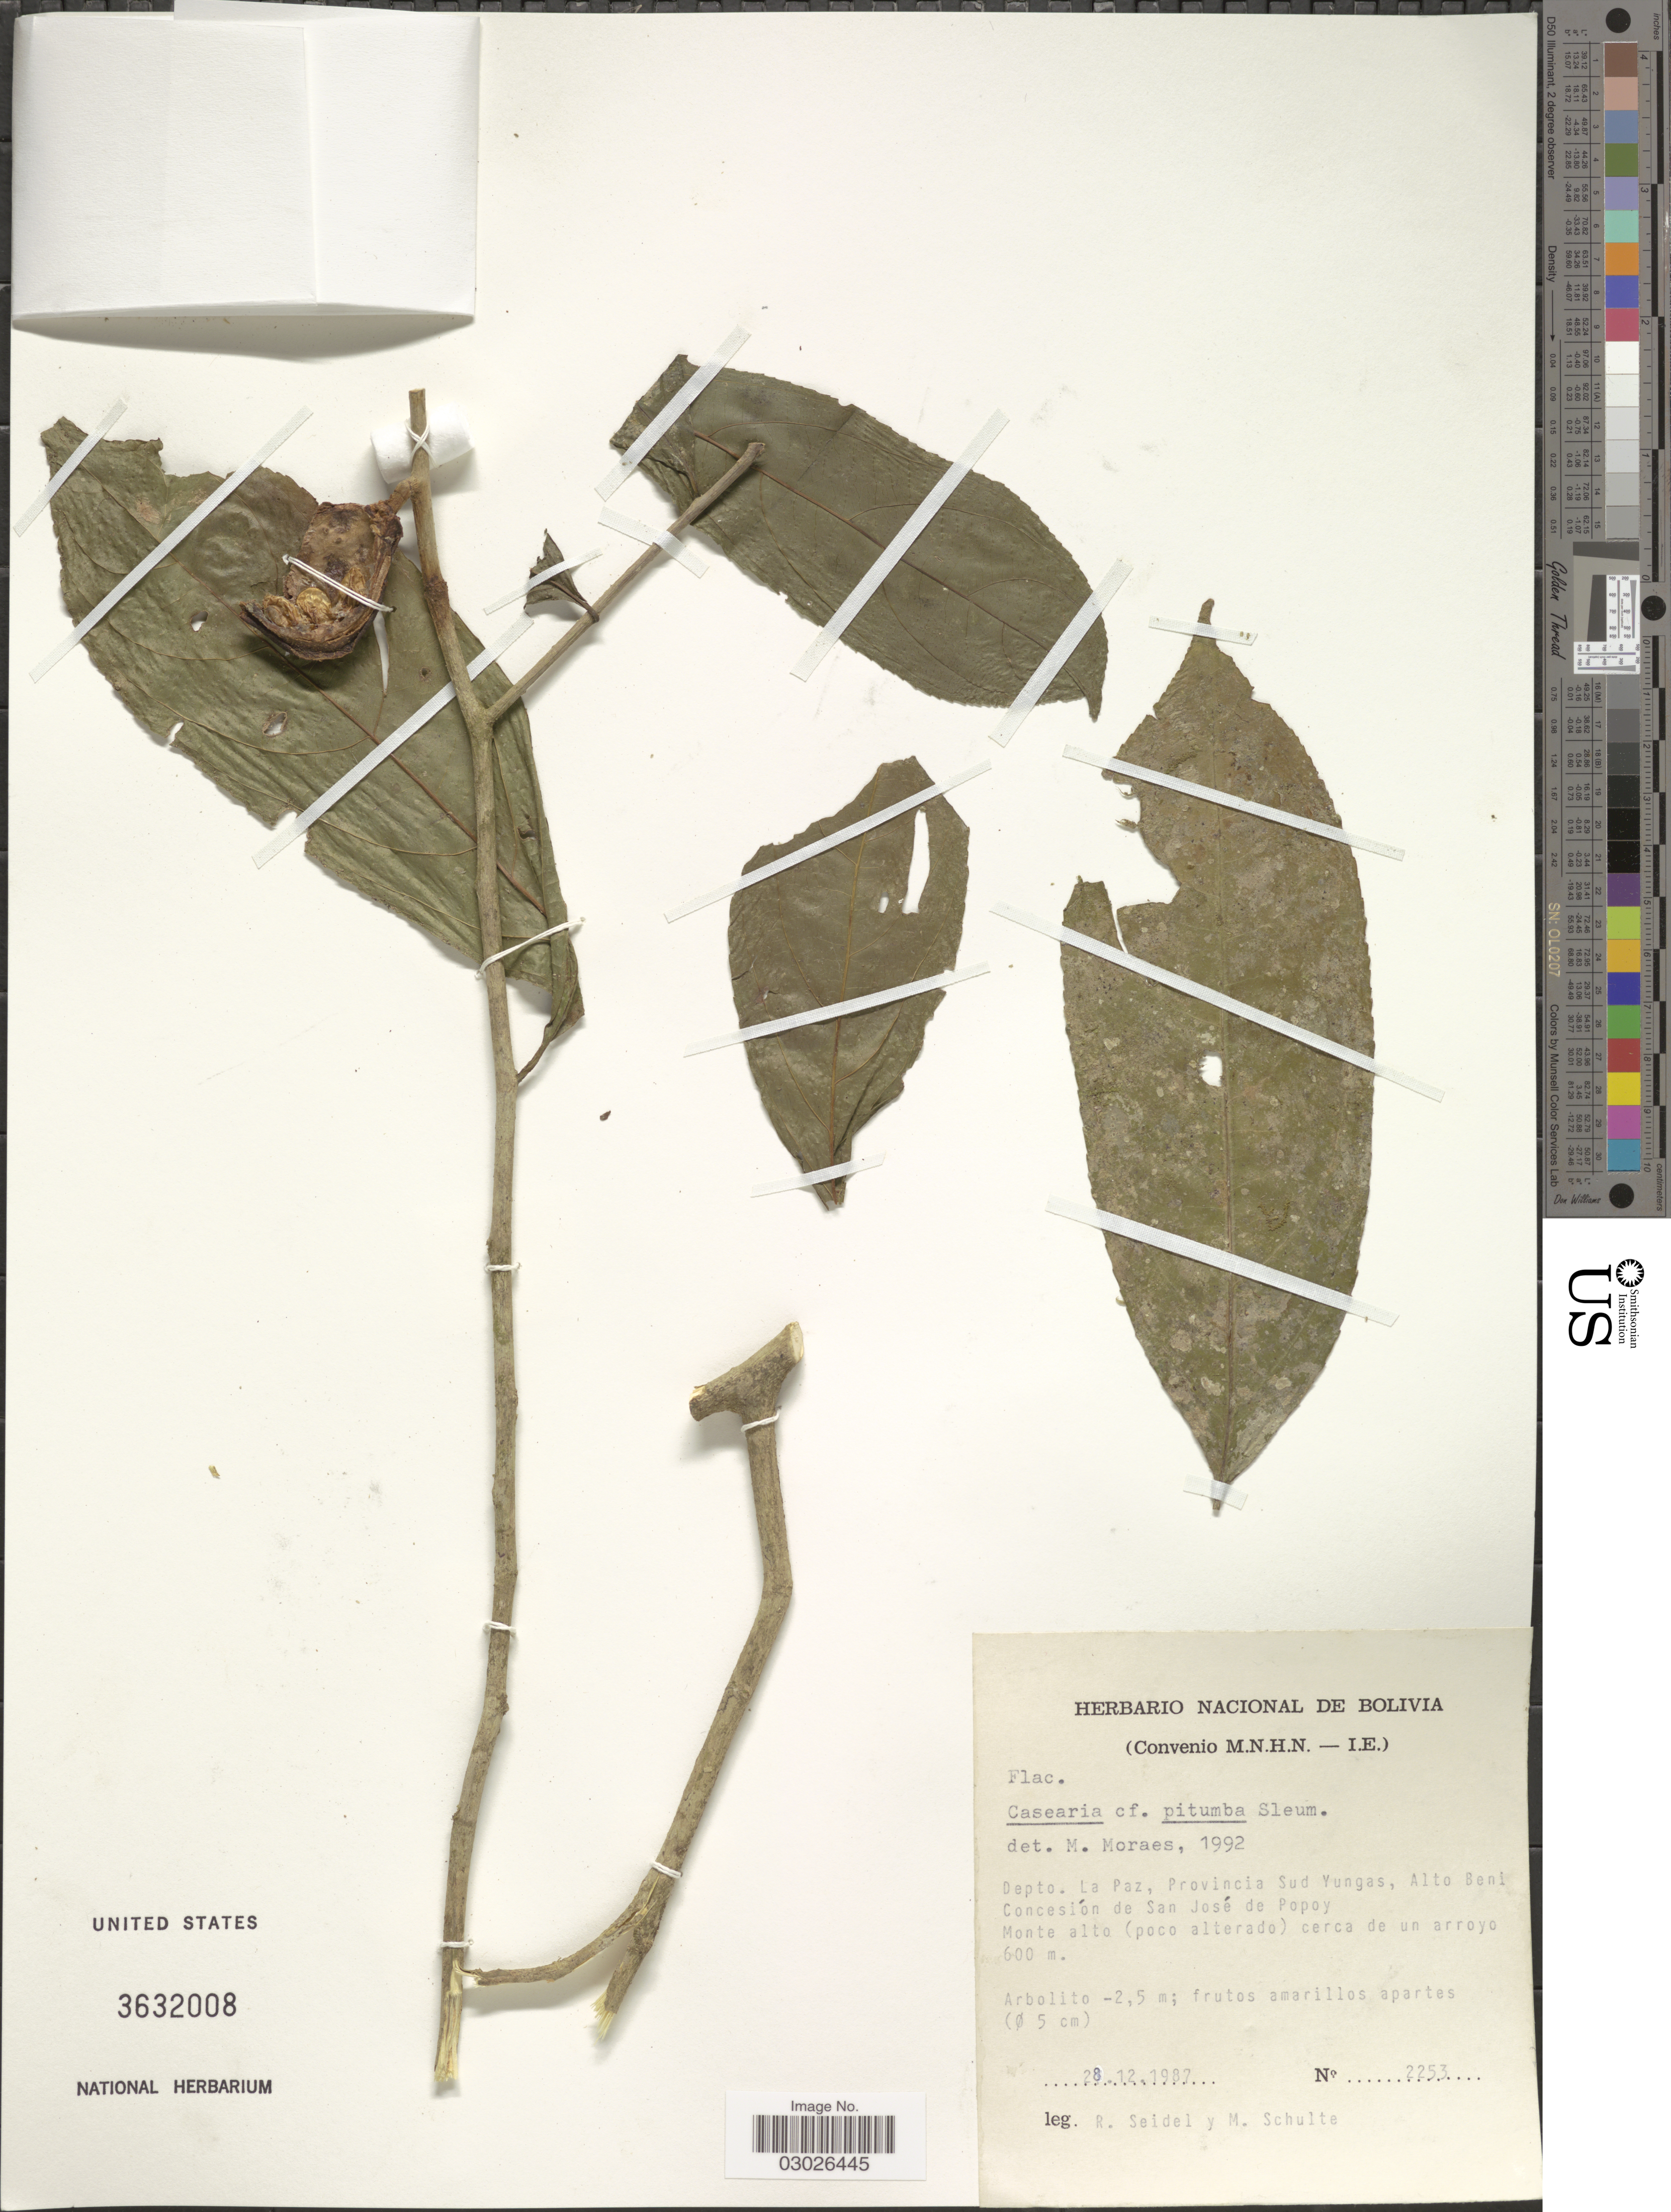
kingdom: Plantae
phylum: Tracheophyta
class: Magnoliopsida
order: Malpighiales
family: Salicaceae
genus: Casearia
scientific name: Casearia pitumba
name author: Sleumer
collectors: R. Seidel & M. Schulte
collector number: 2253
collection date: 1987-12-28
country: Bolivia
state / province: La Paz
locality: Depto. La Paz, Provincia Sud Yungas, Alto Beni Concesión de San José de Popoy.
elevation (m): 600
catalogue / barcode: US 3632008